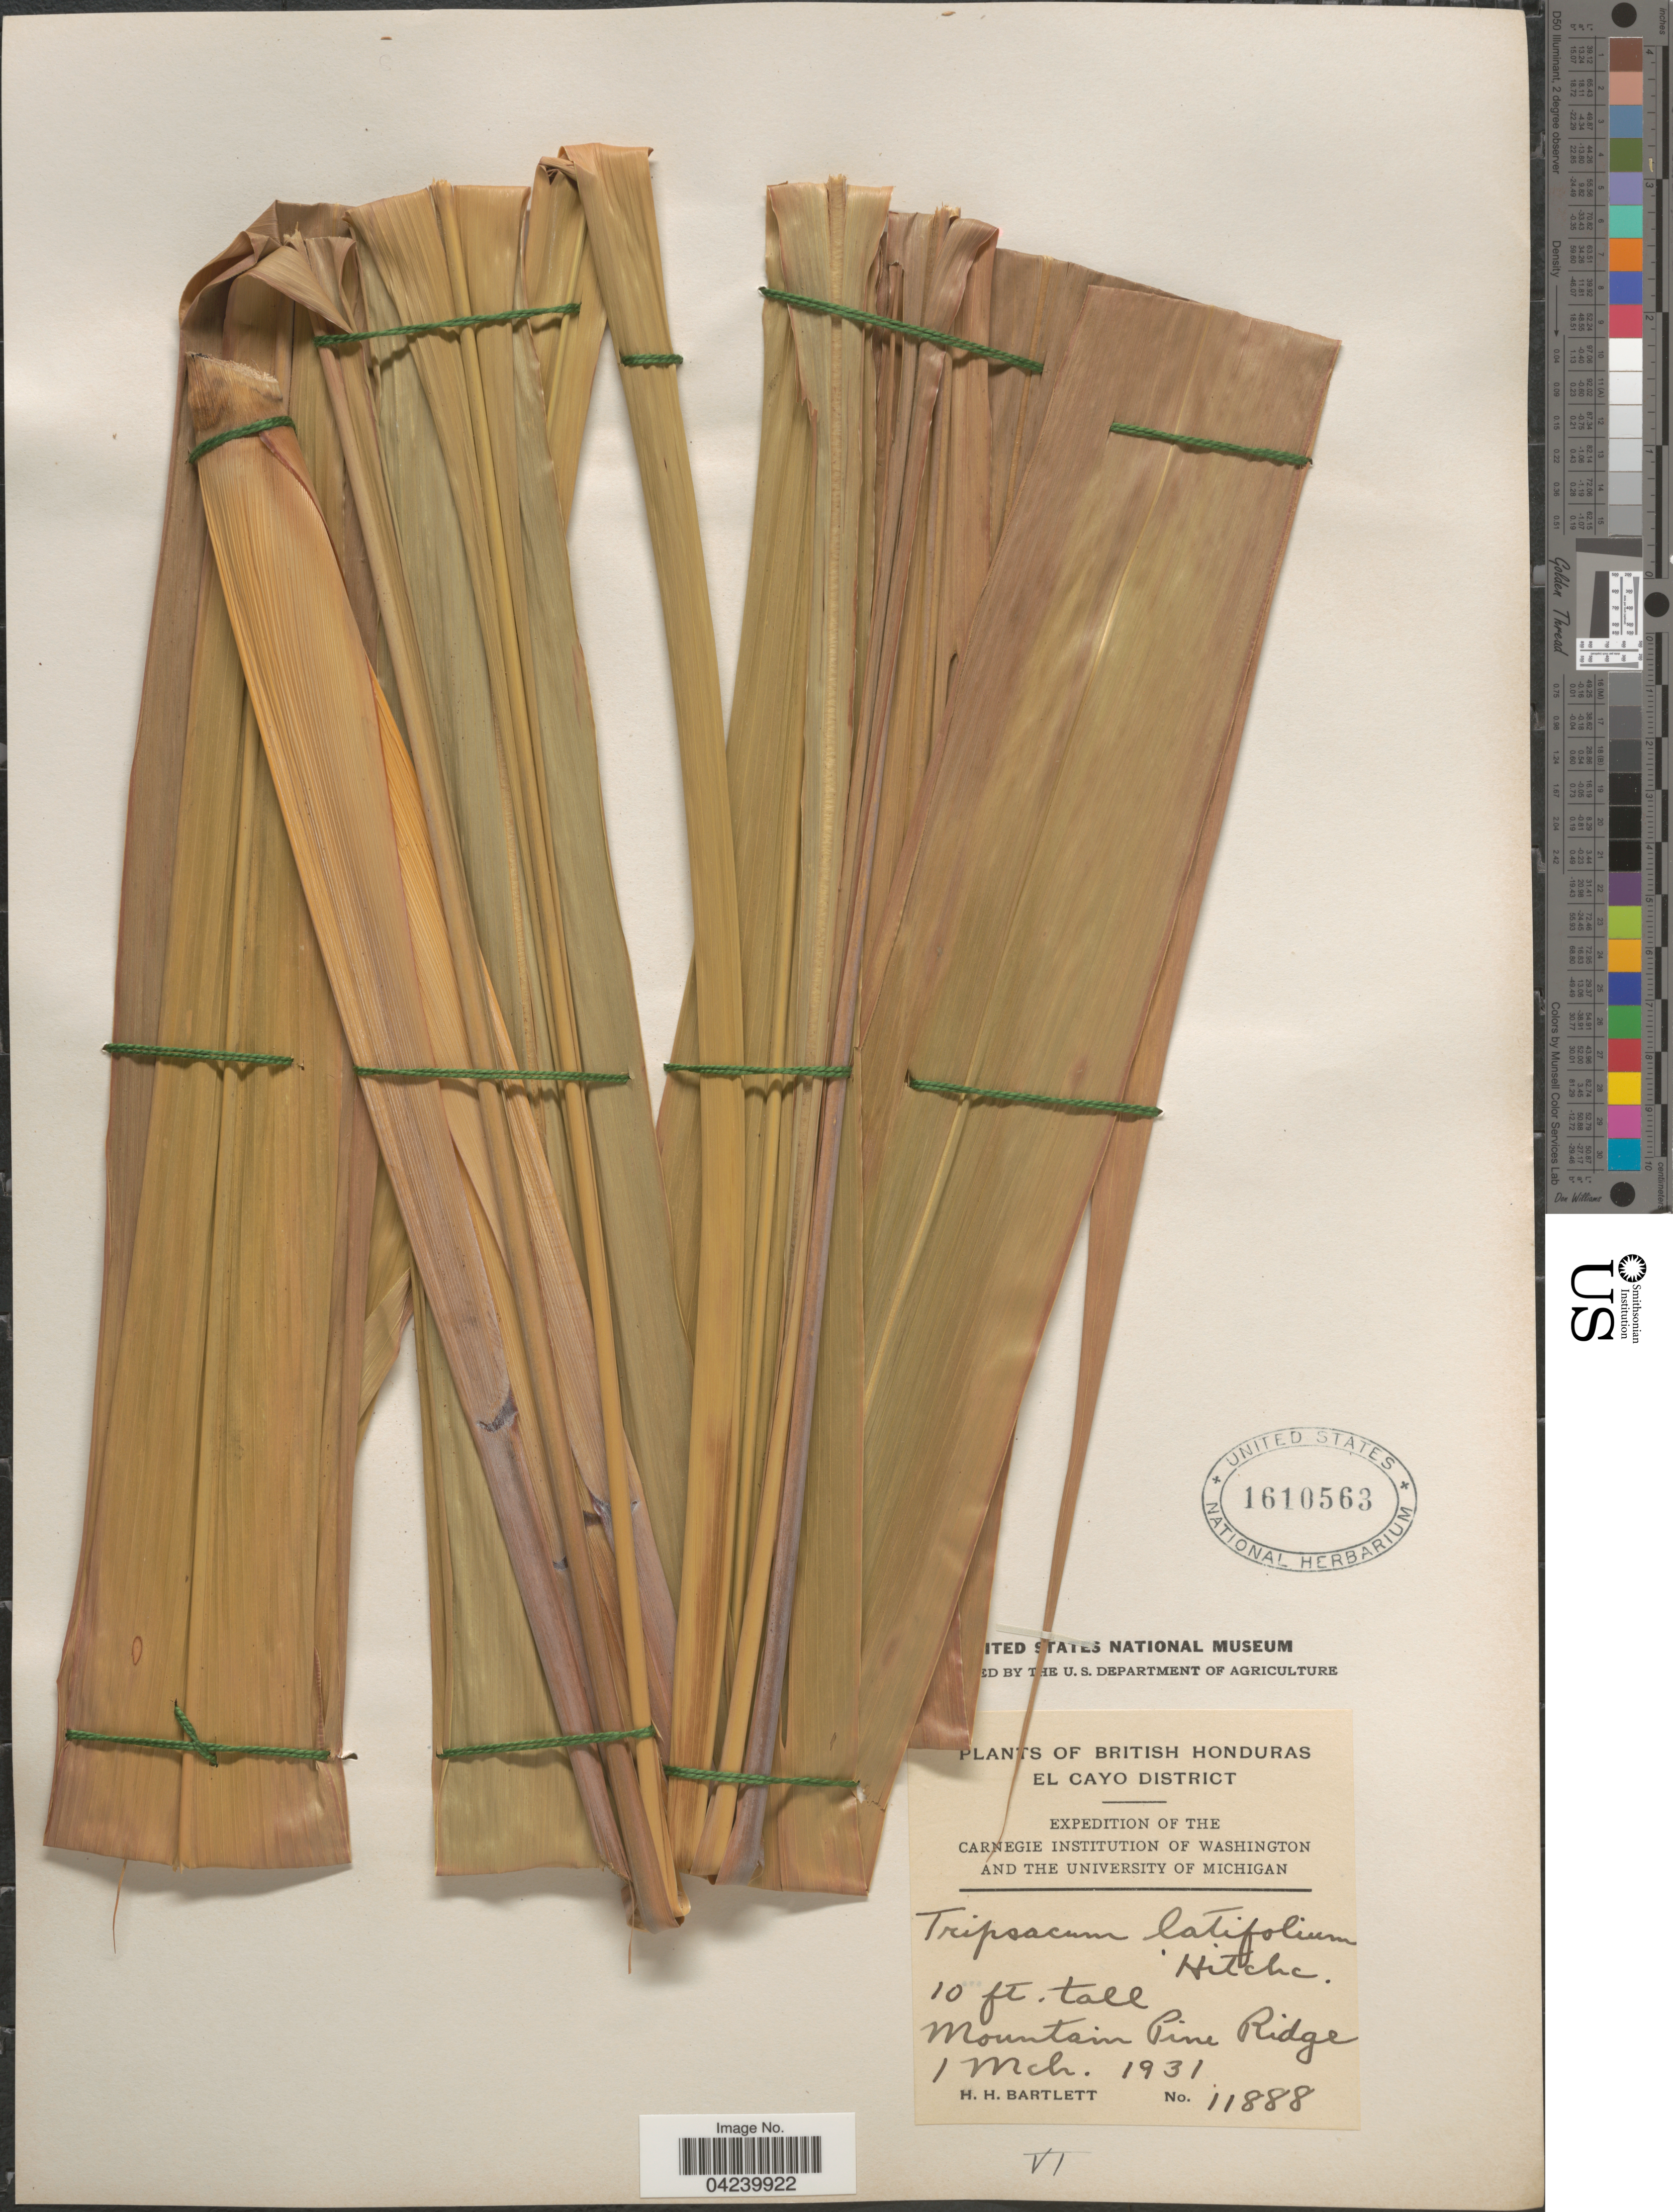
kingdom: Plantae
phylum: Tracheophyta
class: Liliopsida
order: Poales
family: Poaceae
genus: Tripsacum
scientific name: Tripsacum latifolium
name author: Hitchc.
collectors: H. H. Bartlett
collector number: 11888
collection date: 1931-03-01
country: Belize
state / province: Cayo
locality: British Honduras. El Cayo District. Expedition of the Carnegie Institution of Washington and the University of Michigan. Mountain Pine Ridge.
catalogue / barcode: US 1610563